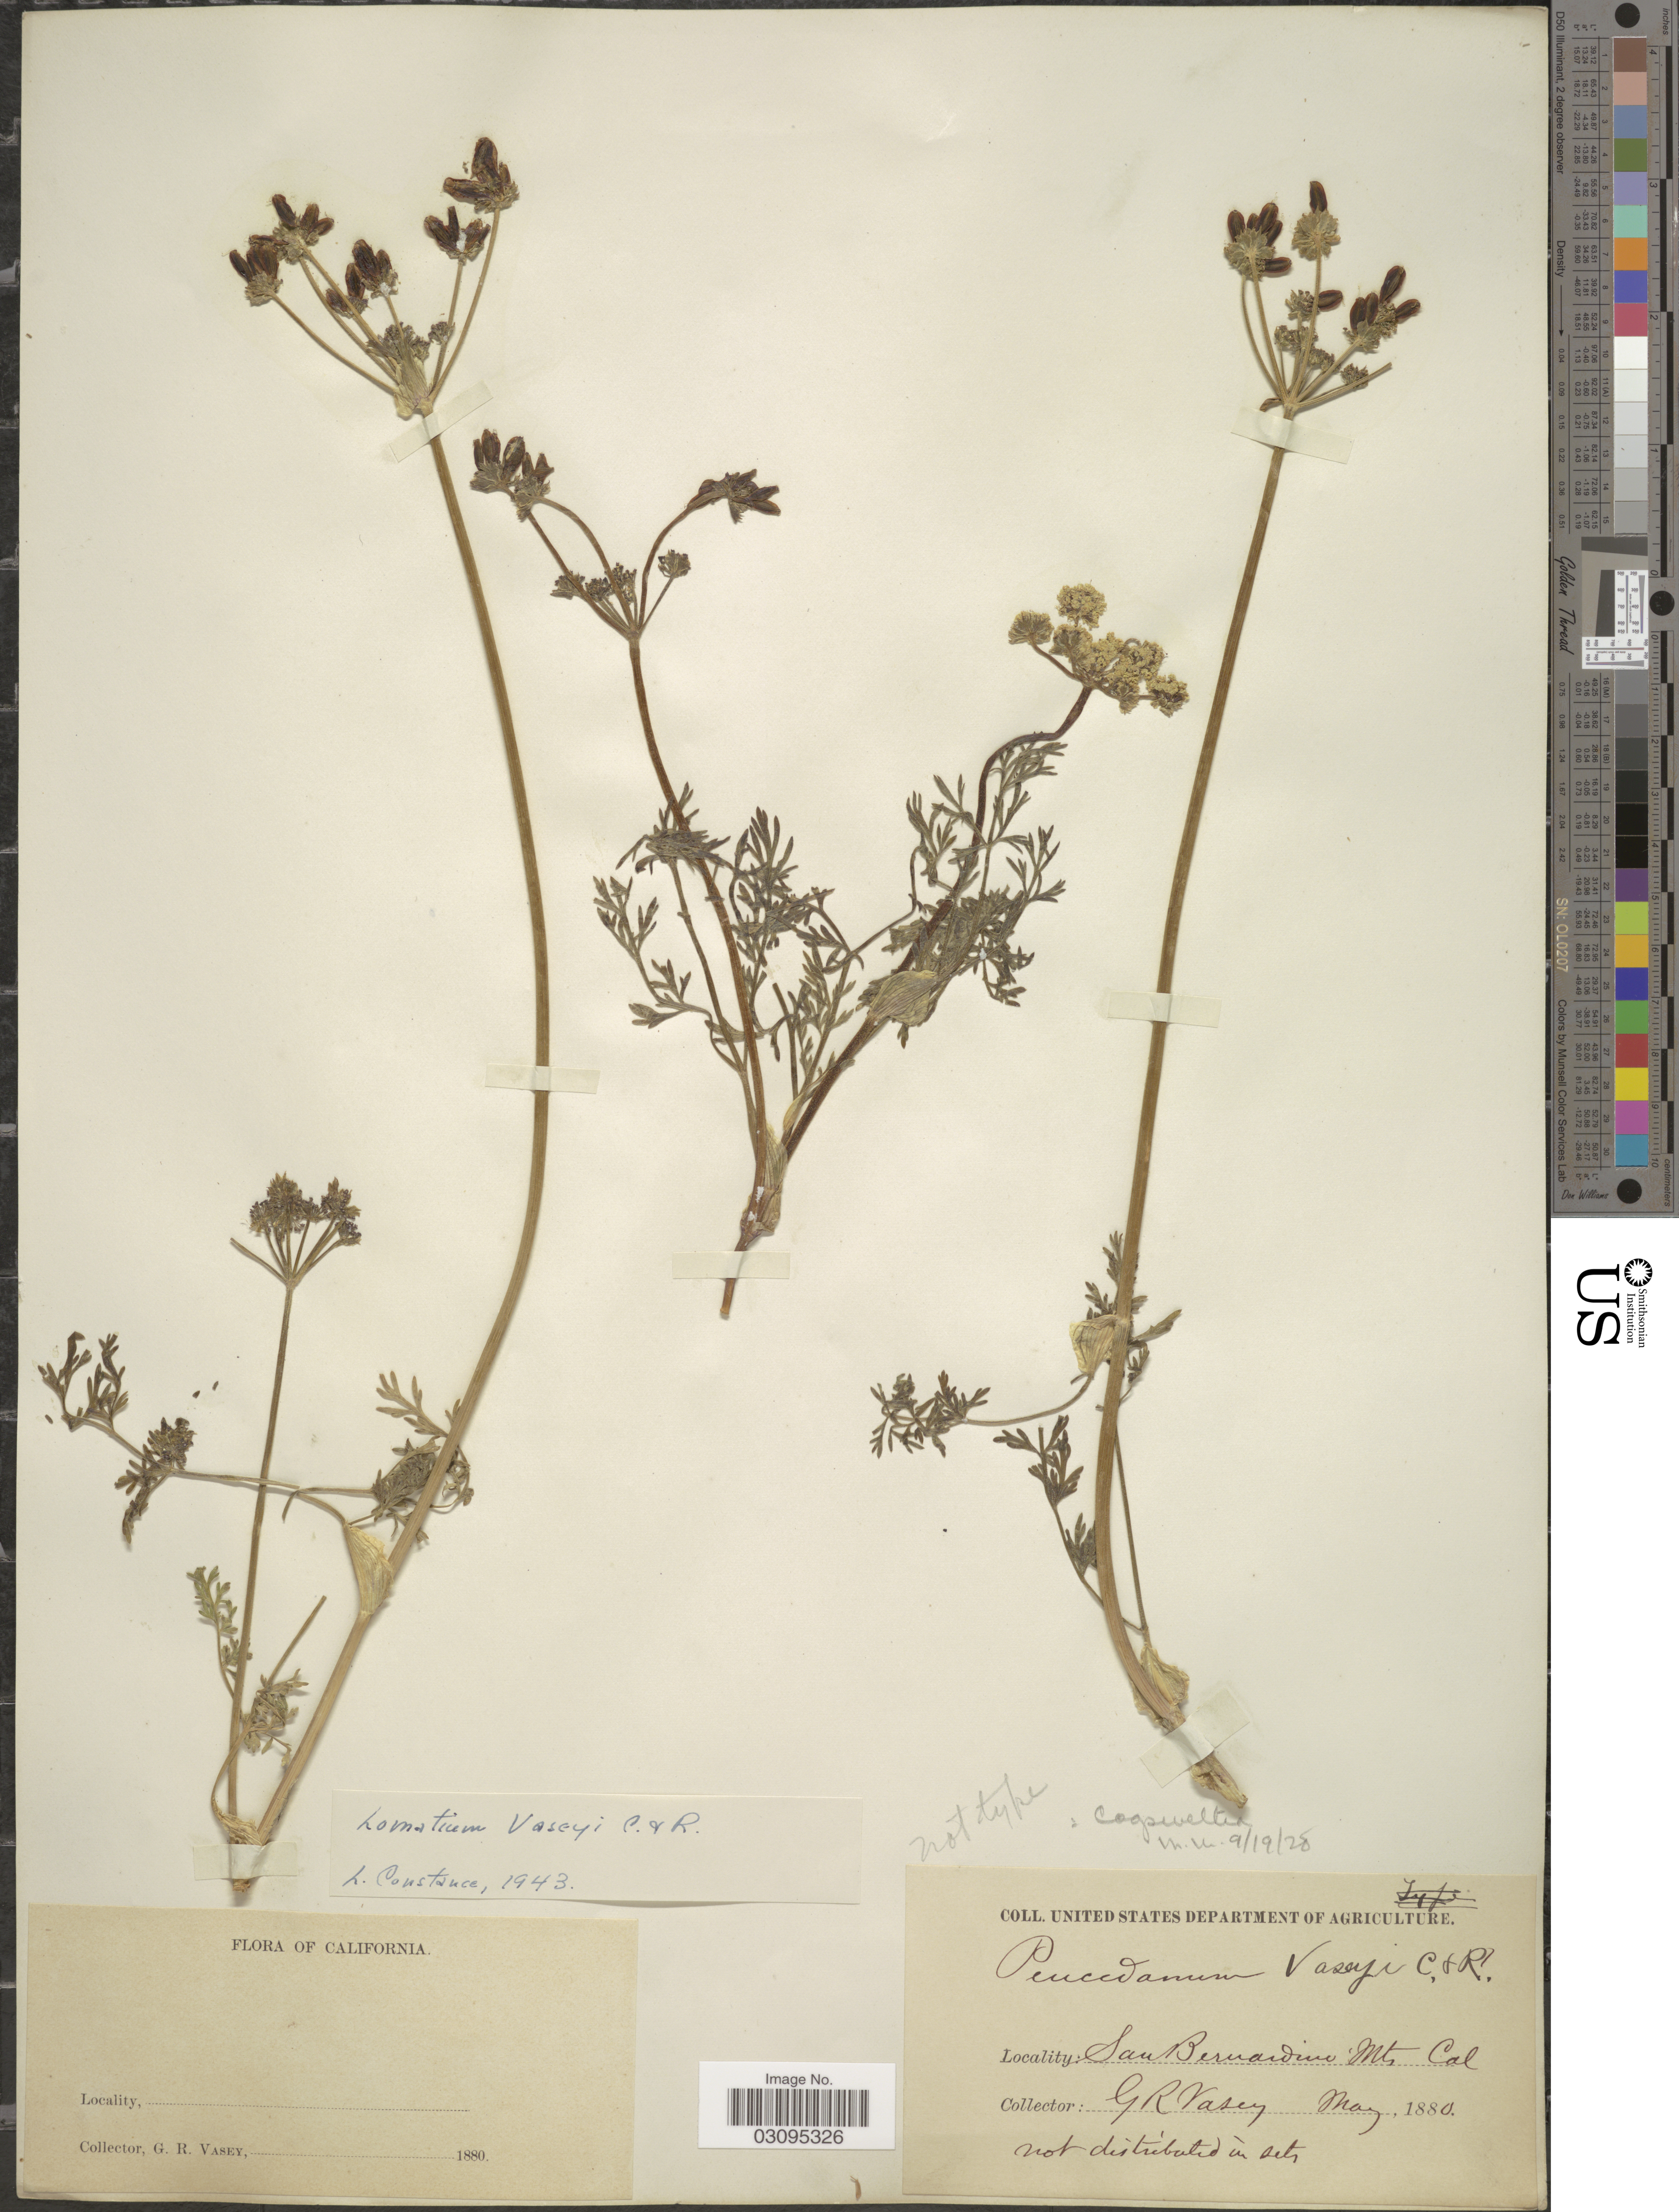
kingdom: Plantae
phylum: Tracheophyta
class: Magnoliopsida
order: Apiales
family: Apiaceae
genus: Lomatium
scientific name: Lomatium vaseyi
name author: (J.M. Coult. & Rose) J.M. Coult. & Rose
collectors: G. R. Vasey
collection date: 1880-05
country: United States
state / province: California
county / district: San Bernardino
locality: San Bernardino Mts., Cal.